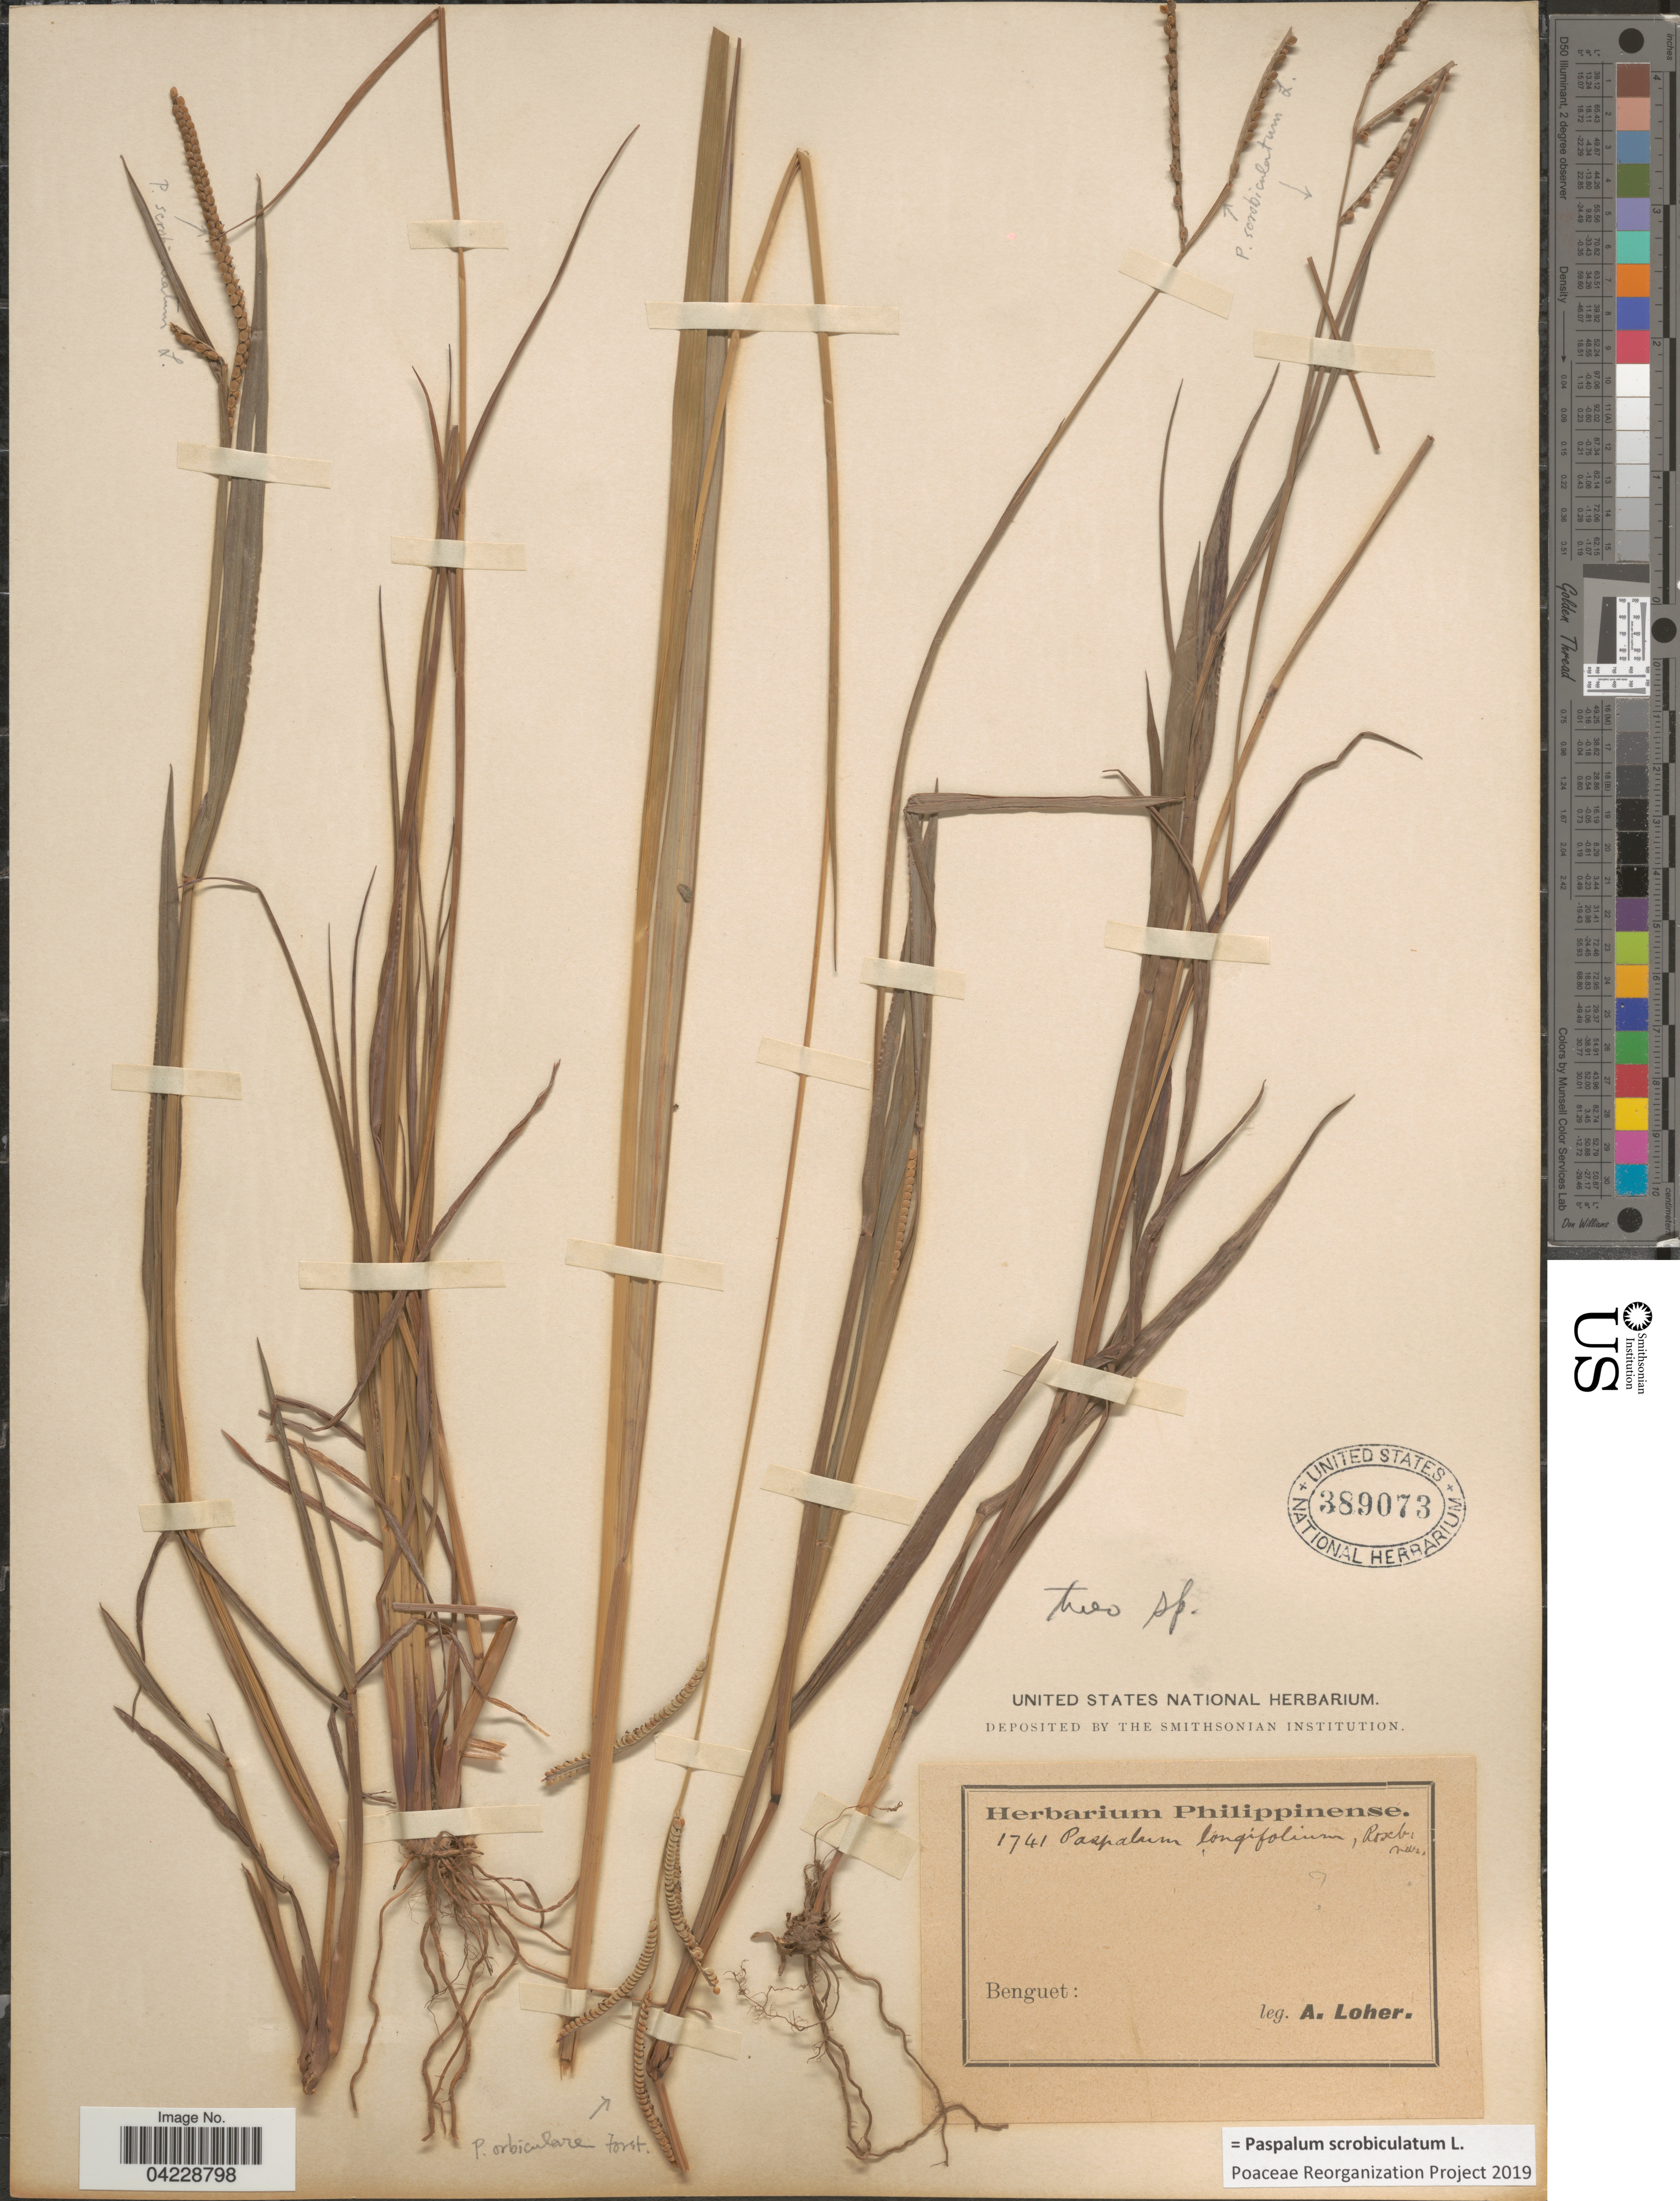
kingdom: Plantae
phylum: Tracheophyta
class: Liliopsida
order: Poales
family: Poaceae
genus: Paspalum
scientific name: Paspalum scrobiculatum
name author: L.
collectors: A. Loher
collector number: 1741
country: Philippines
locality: Benguet.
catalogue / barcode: US 389073